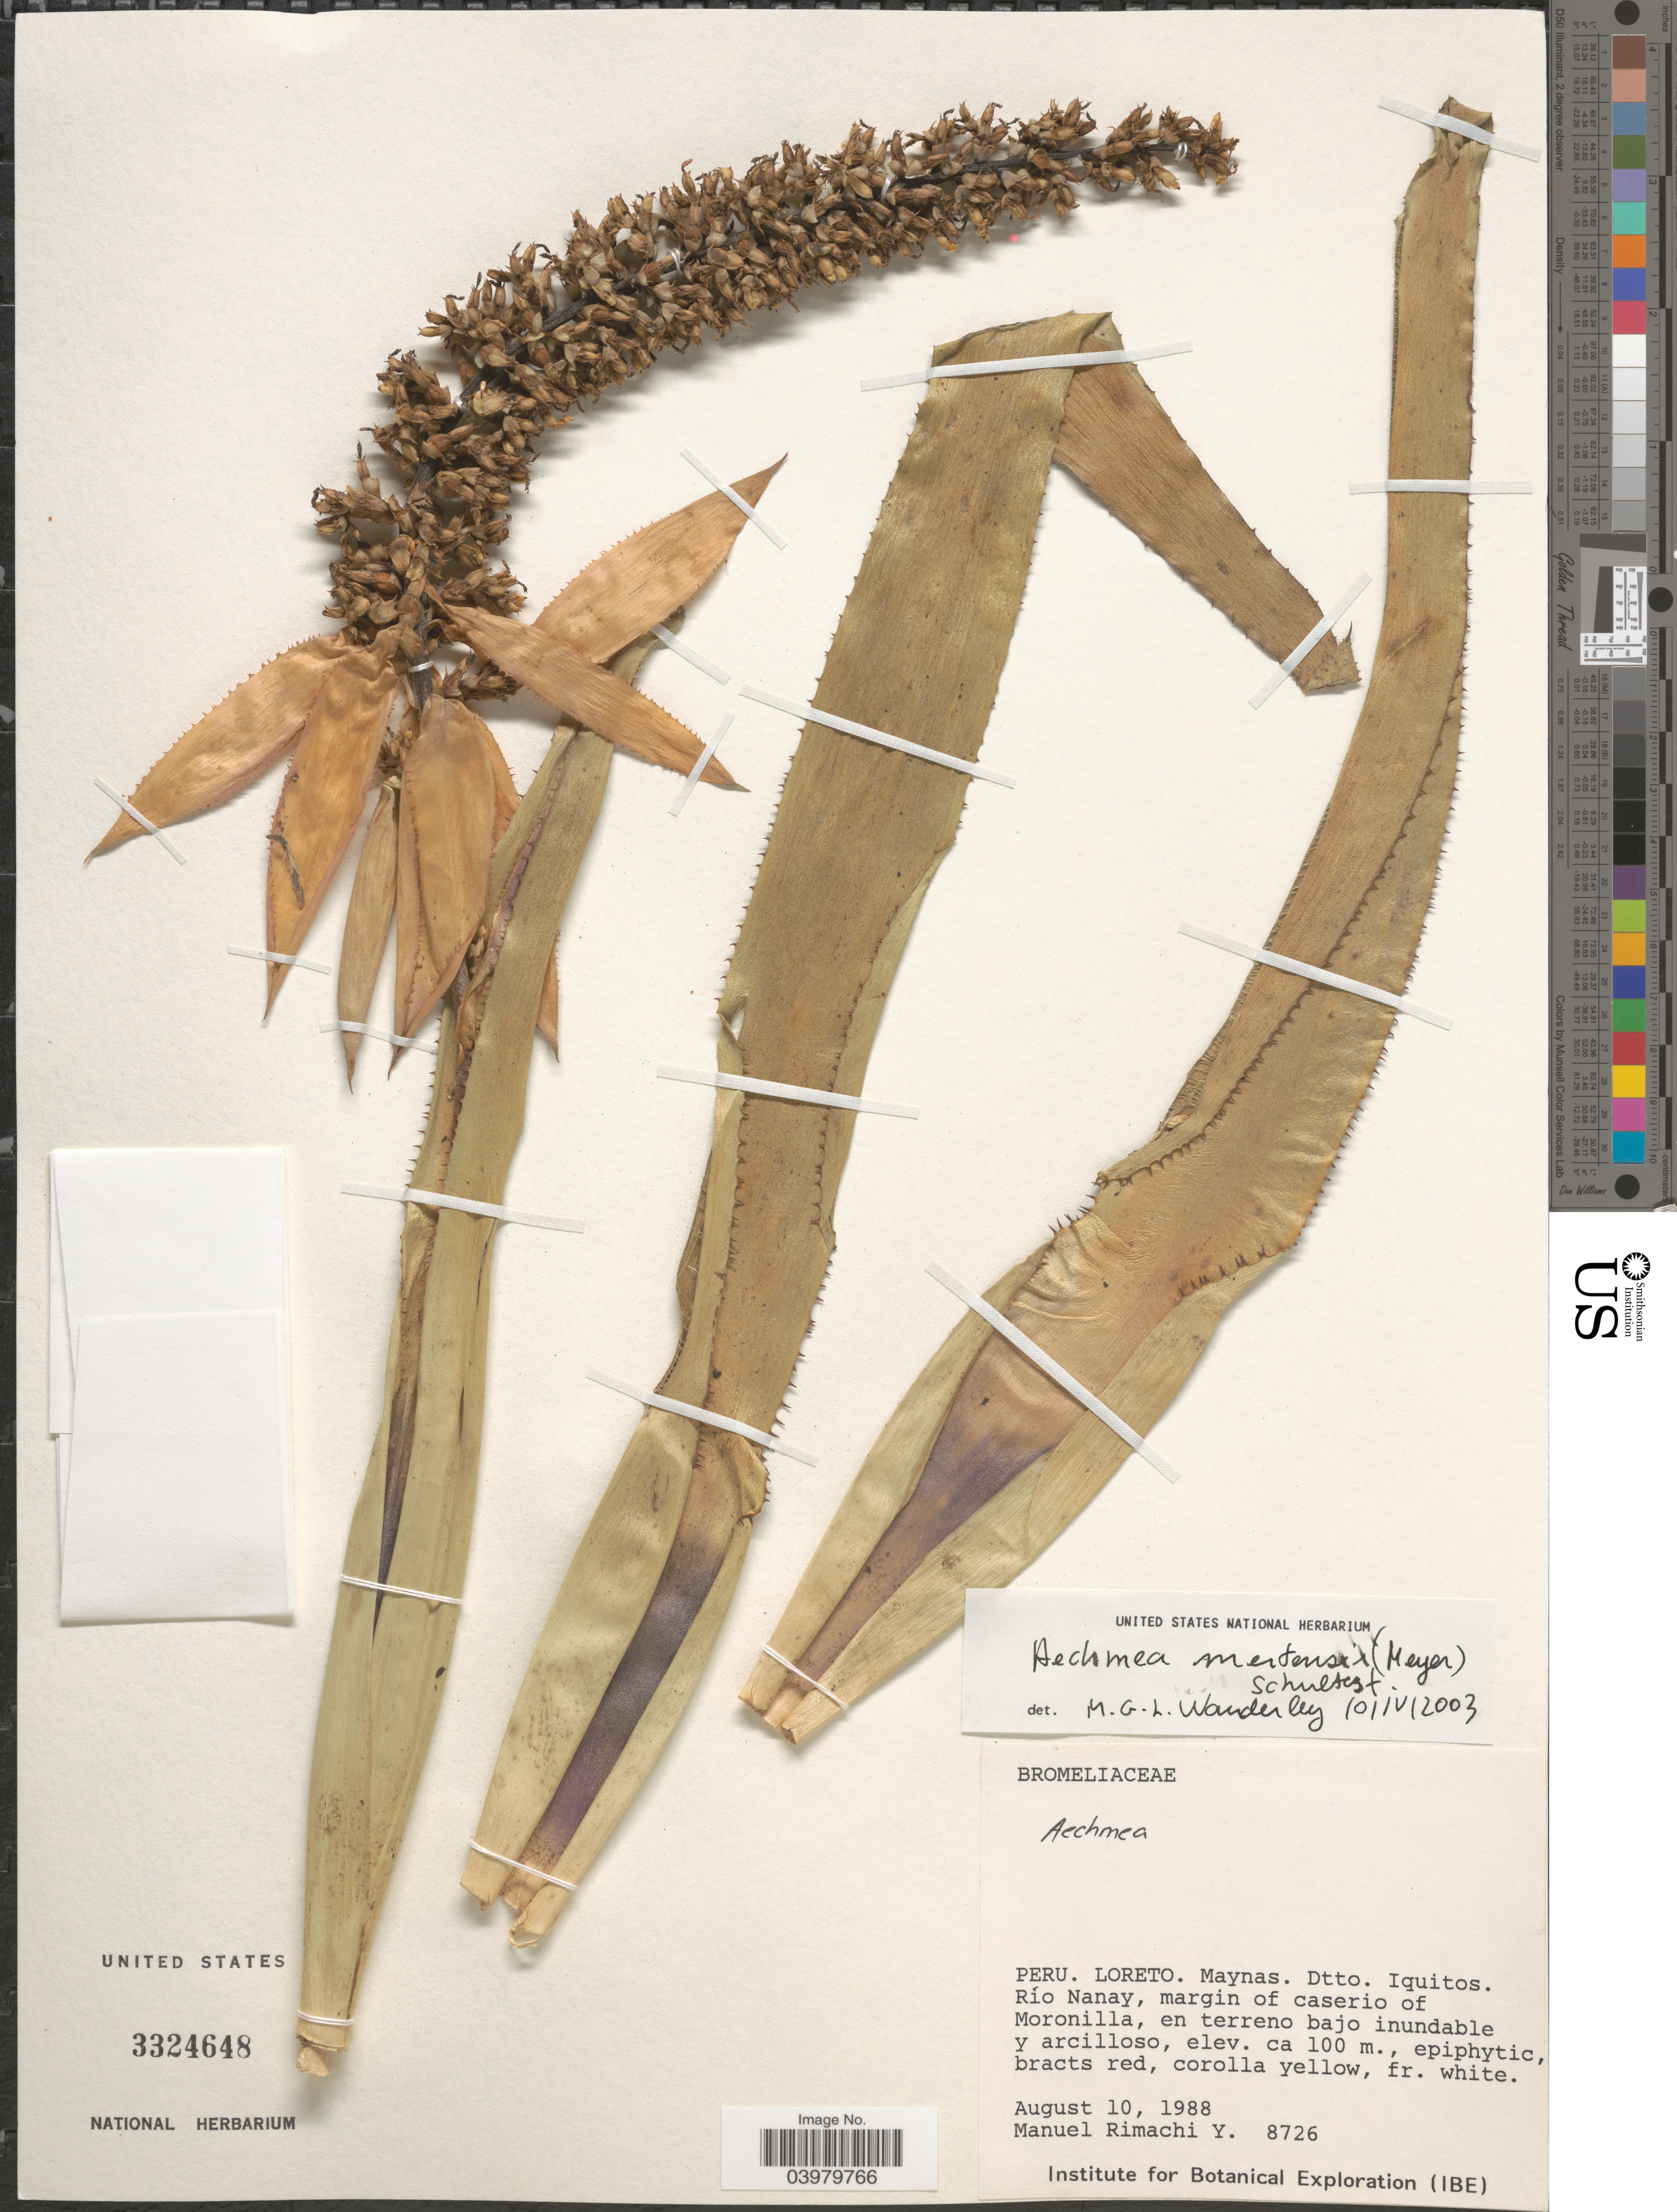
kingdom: Plantae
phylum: Tracheophyta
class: Liliopsida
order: Poales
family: Bromeliaceae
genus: Aechmea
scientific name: Aechmea mertensii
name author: (G. Mey.) Schult. & Schult. f.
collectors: M. Rimachi Y.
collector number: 8726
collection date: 1988-08-10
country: Peru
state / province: Loreto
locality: Maynas. Dtto. Iquitos. Río Nanay, margin of caserio of Moronilla, en terreno bajo inundable y arcilloso.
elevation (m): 100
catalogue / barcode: US 3324648